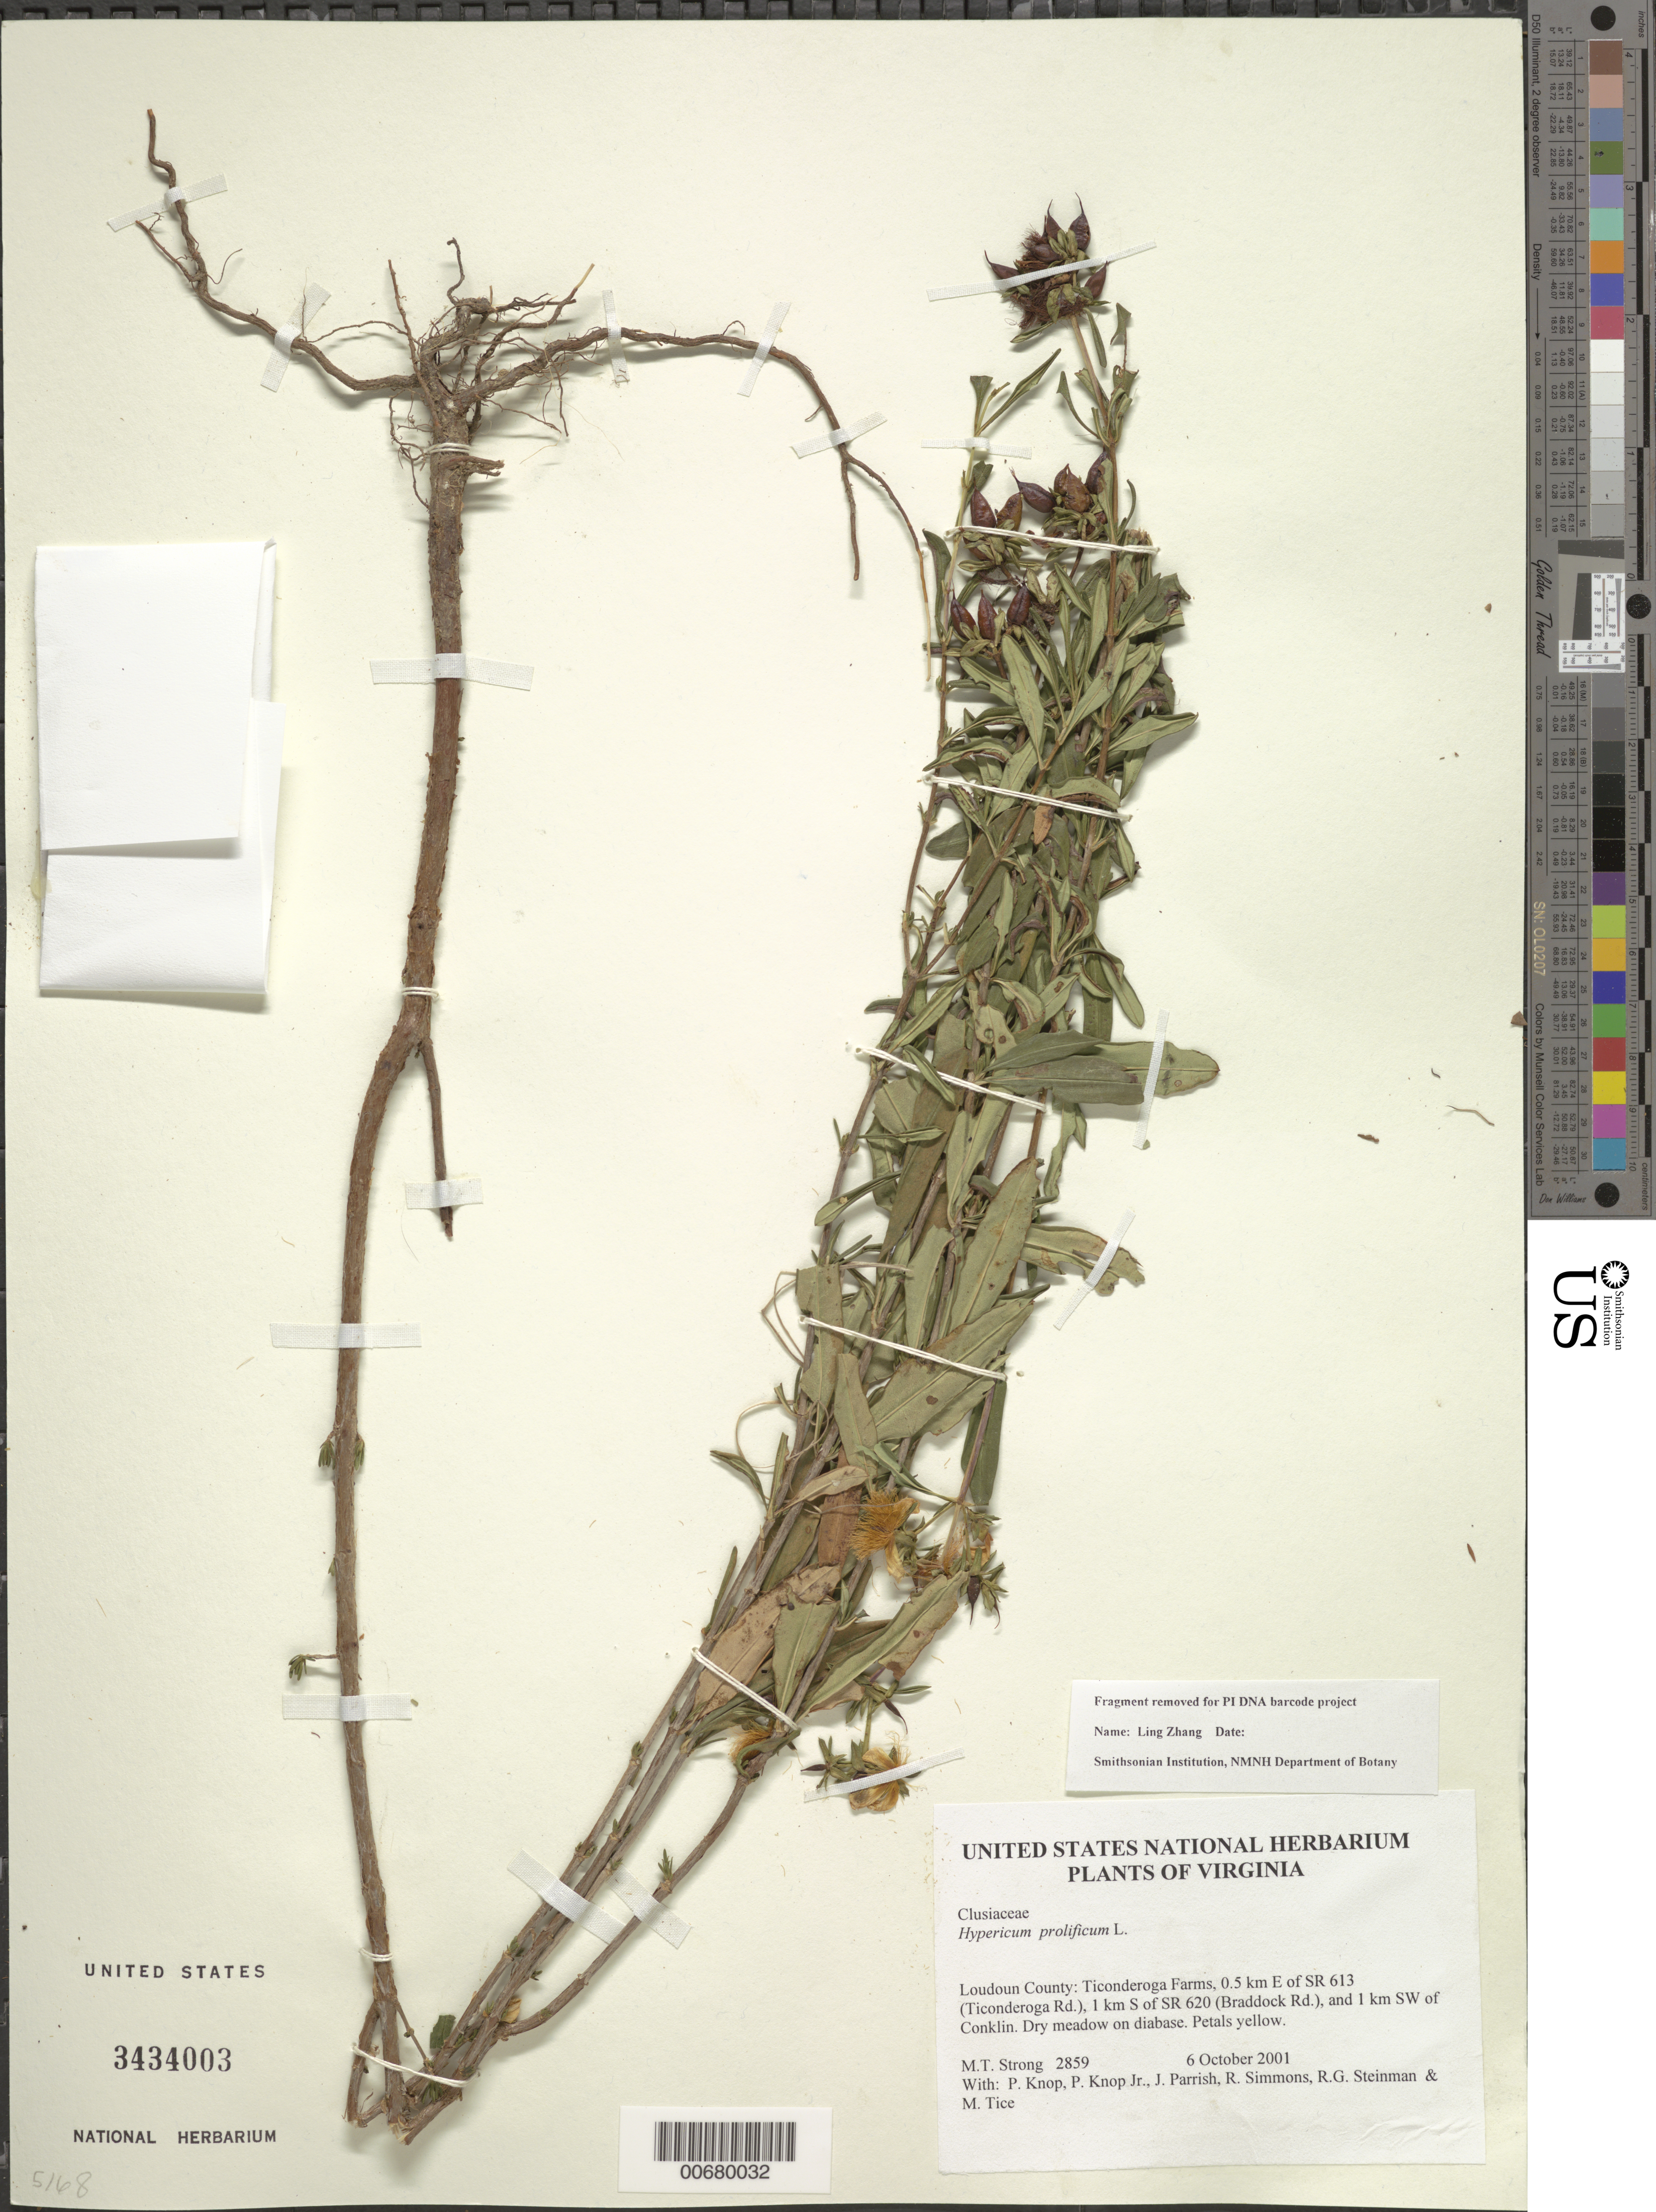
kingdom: Plantae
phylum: Tracheophyta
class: Magnoliopsida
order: Malpighiales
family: Hypericaceae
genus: Hypericum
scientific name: Hypericum prolificum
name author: L.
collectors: M. T. Strong, P. Knop, P. Knop, J. Parrish & et al.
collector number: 2859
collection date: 2001-10-06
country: United States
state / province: Virginia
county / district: Loudoun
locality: Ticonderoga Farms, 0.5 km E of SR 613 (Ticonderoga Rd.), 1 km S of SR 620 (Braddock Rd.), and 1 km SW of Conklin.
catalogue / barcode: US 3434003